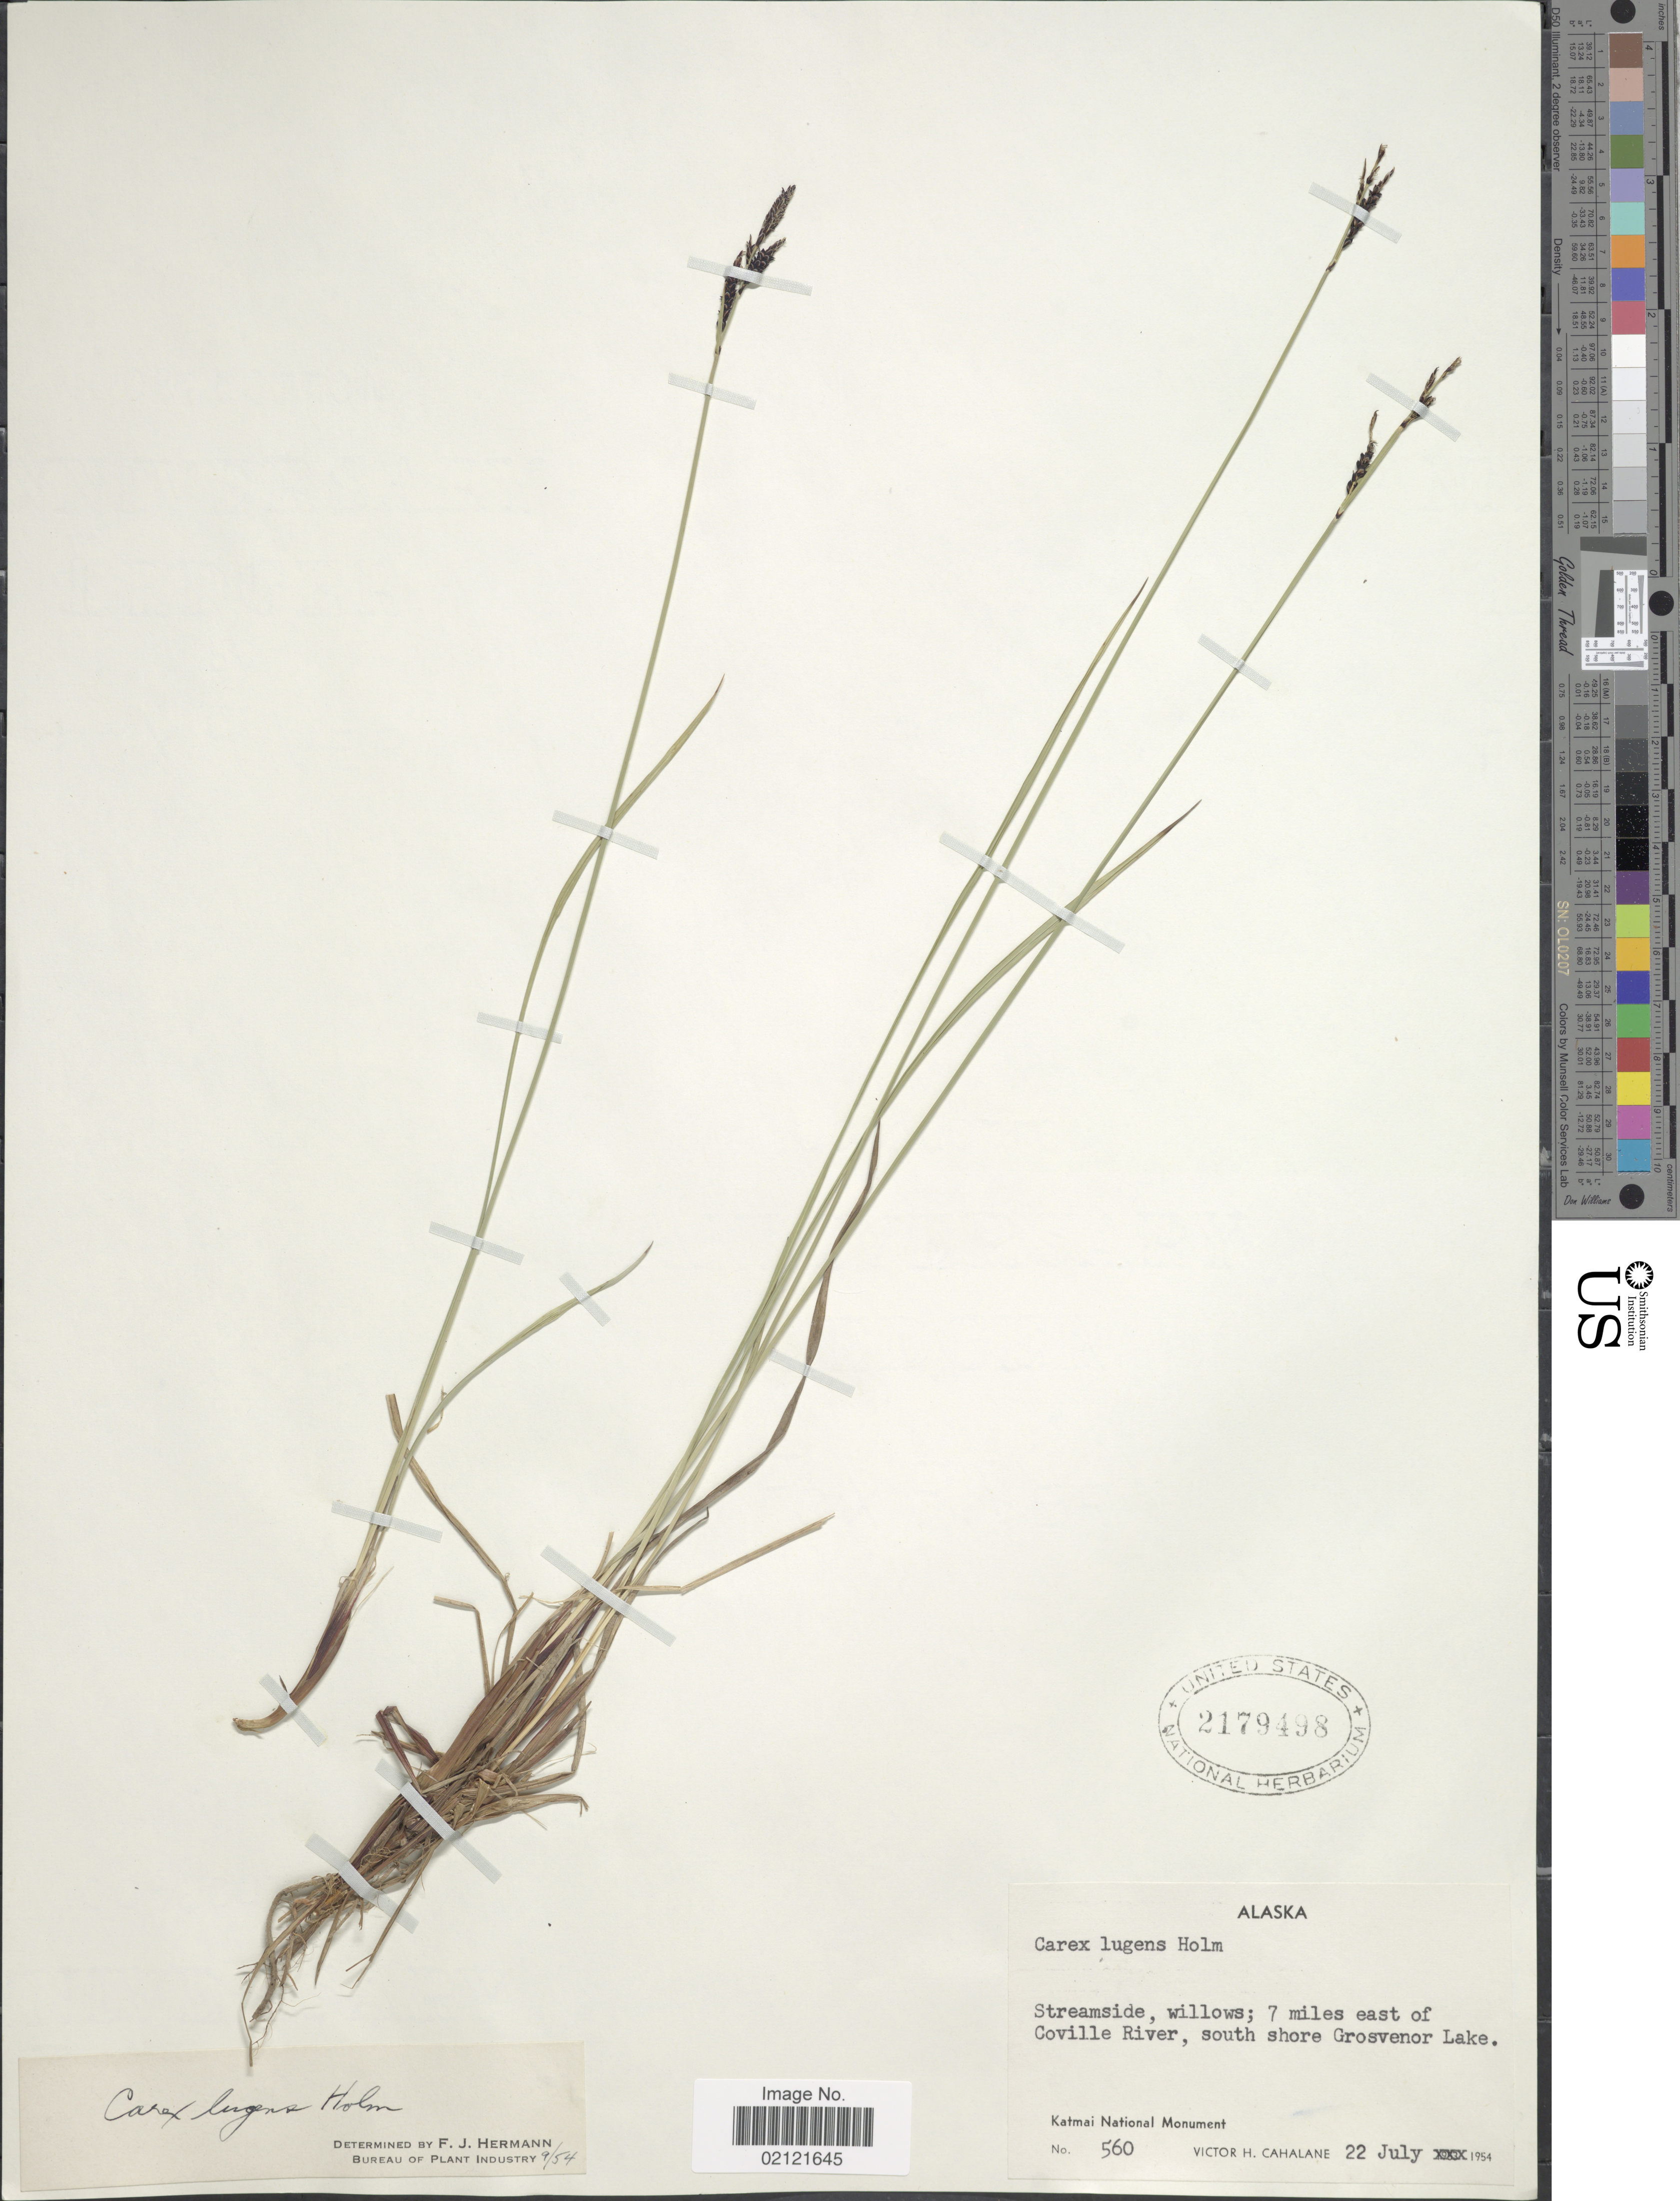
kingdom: Plantae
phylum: Tracheophyta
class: Liliopsida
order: Poales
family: Cyperaceae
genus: Carex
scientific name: Carex bigelowii subsp. lugens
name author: (Holm) T.V. Egorova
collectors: V. Cahalane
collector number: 560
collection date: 1954-07-22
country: United States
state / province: Alaska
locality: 7 miles east of Coville River, south shore Grosvenor Lake, Katmai National Monument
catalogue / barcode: US 2179498